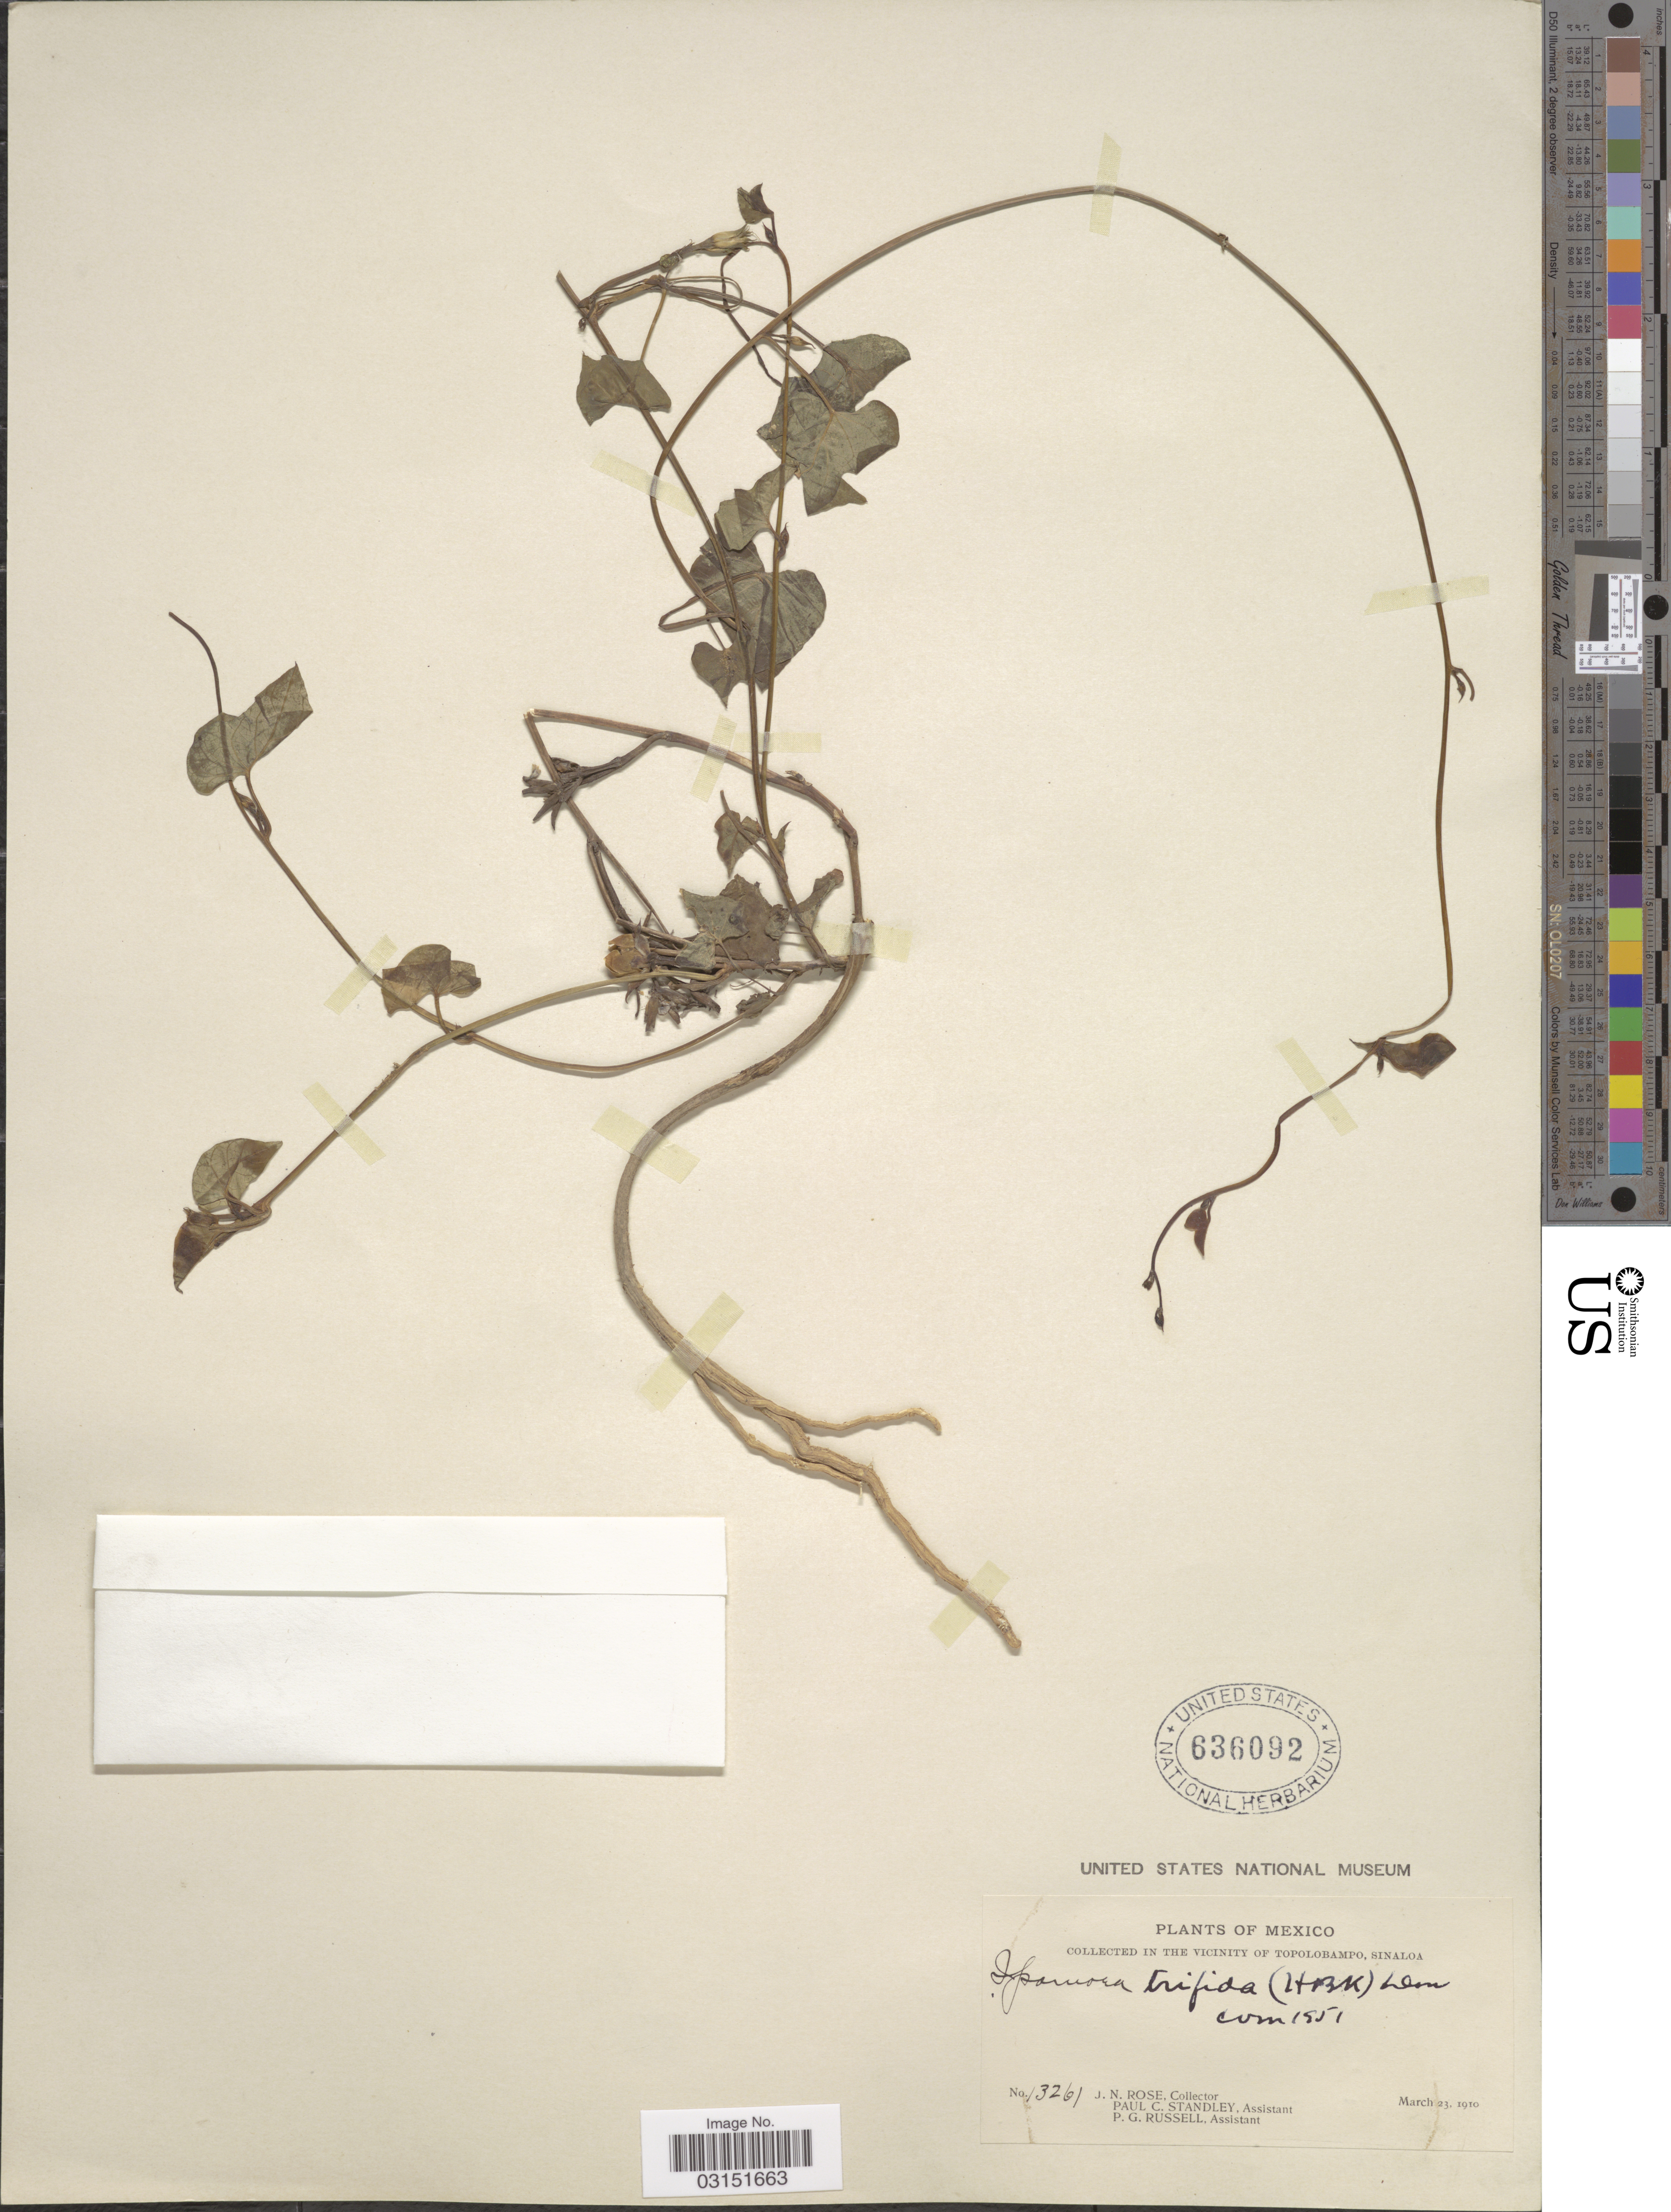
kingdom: Plantae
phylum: Tracheophyta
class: Magnoliopsida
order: Solanales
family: Convolvulaceae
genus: Ipomoea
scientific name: Ipomoea trifida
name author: (Kunth) G. Don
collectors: J. N. Rose, P. C. Standley & P. G. Russell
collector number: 13261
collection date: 1910-03-23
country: Mexico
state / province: Sinaloa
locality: In the vicinity of Topolobampo.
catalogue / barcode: US 636092